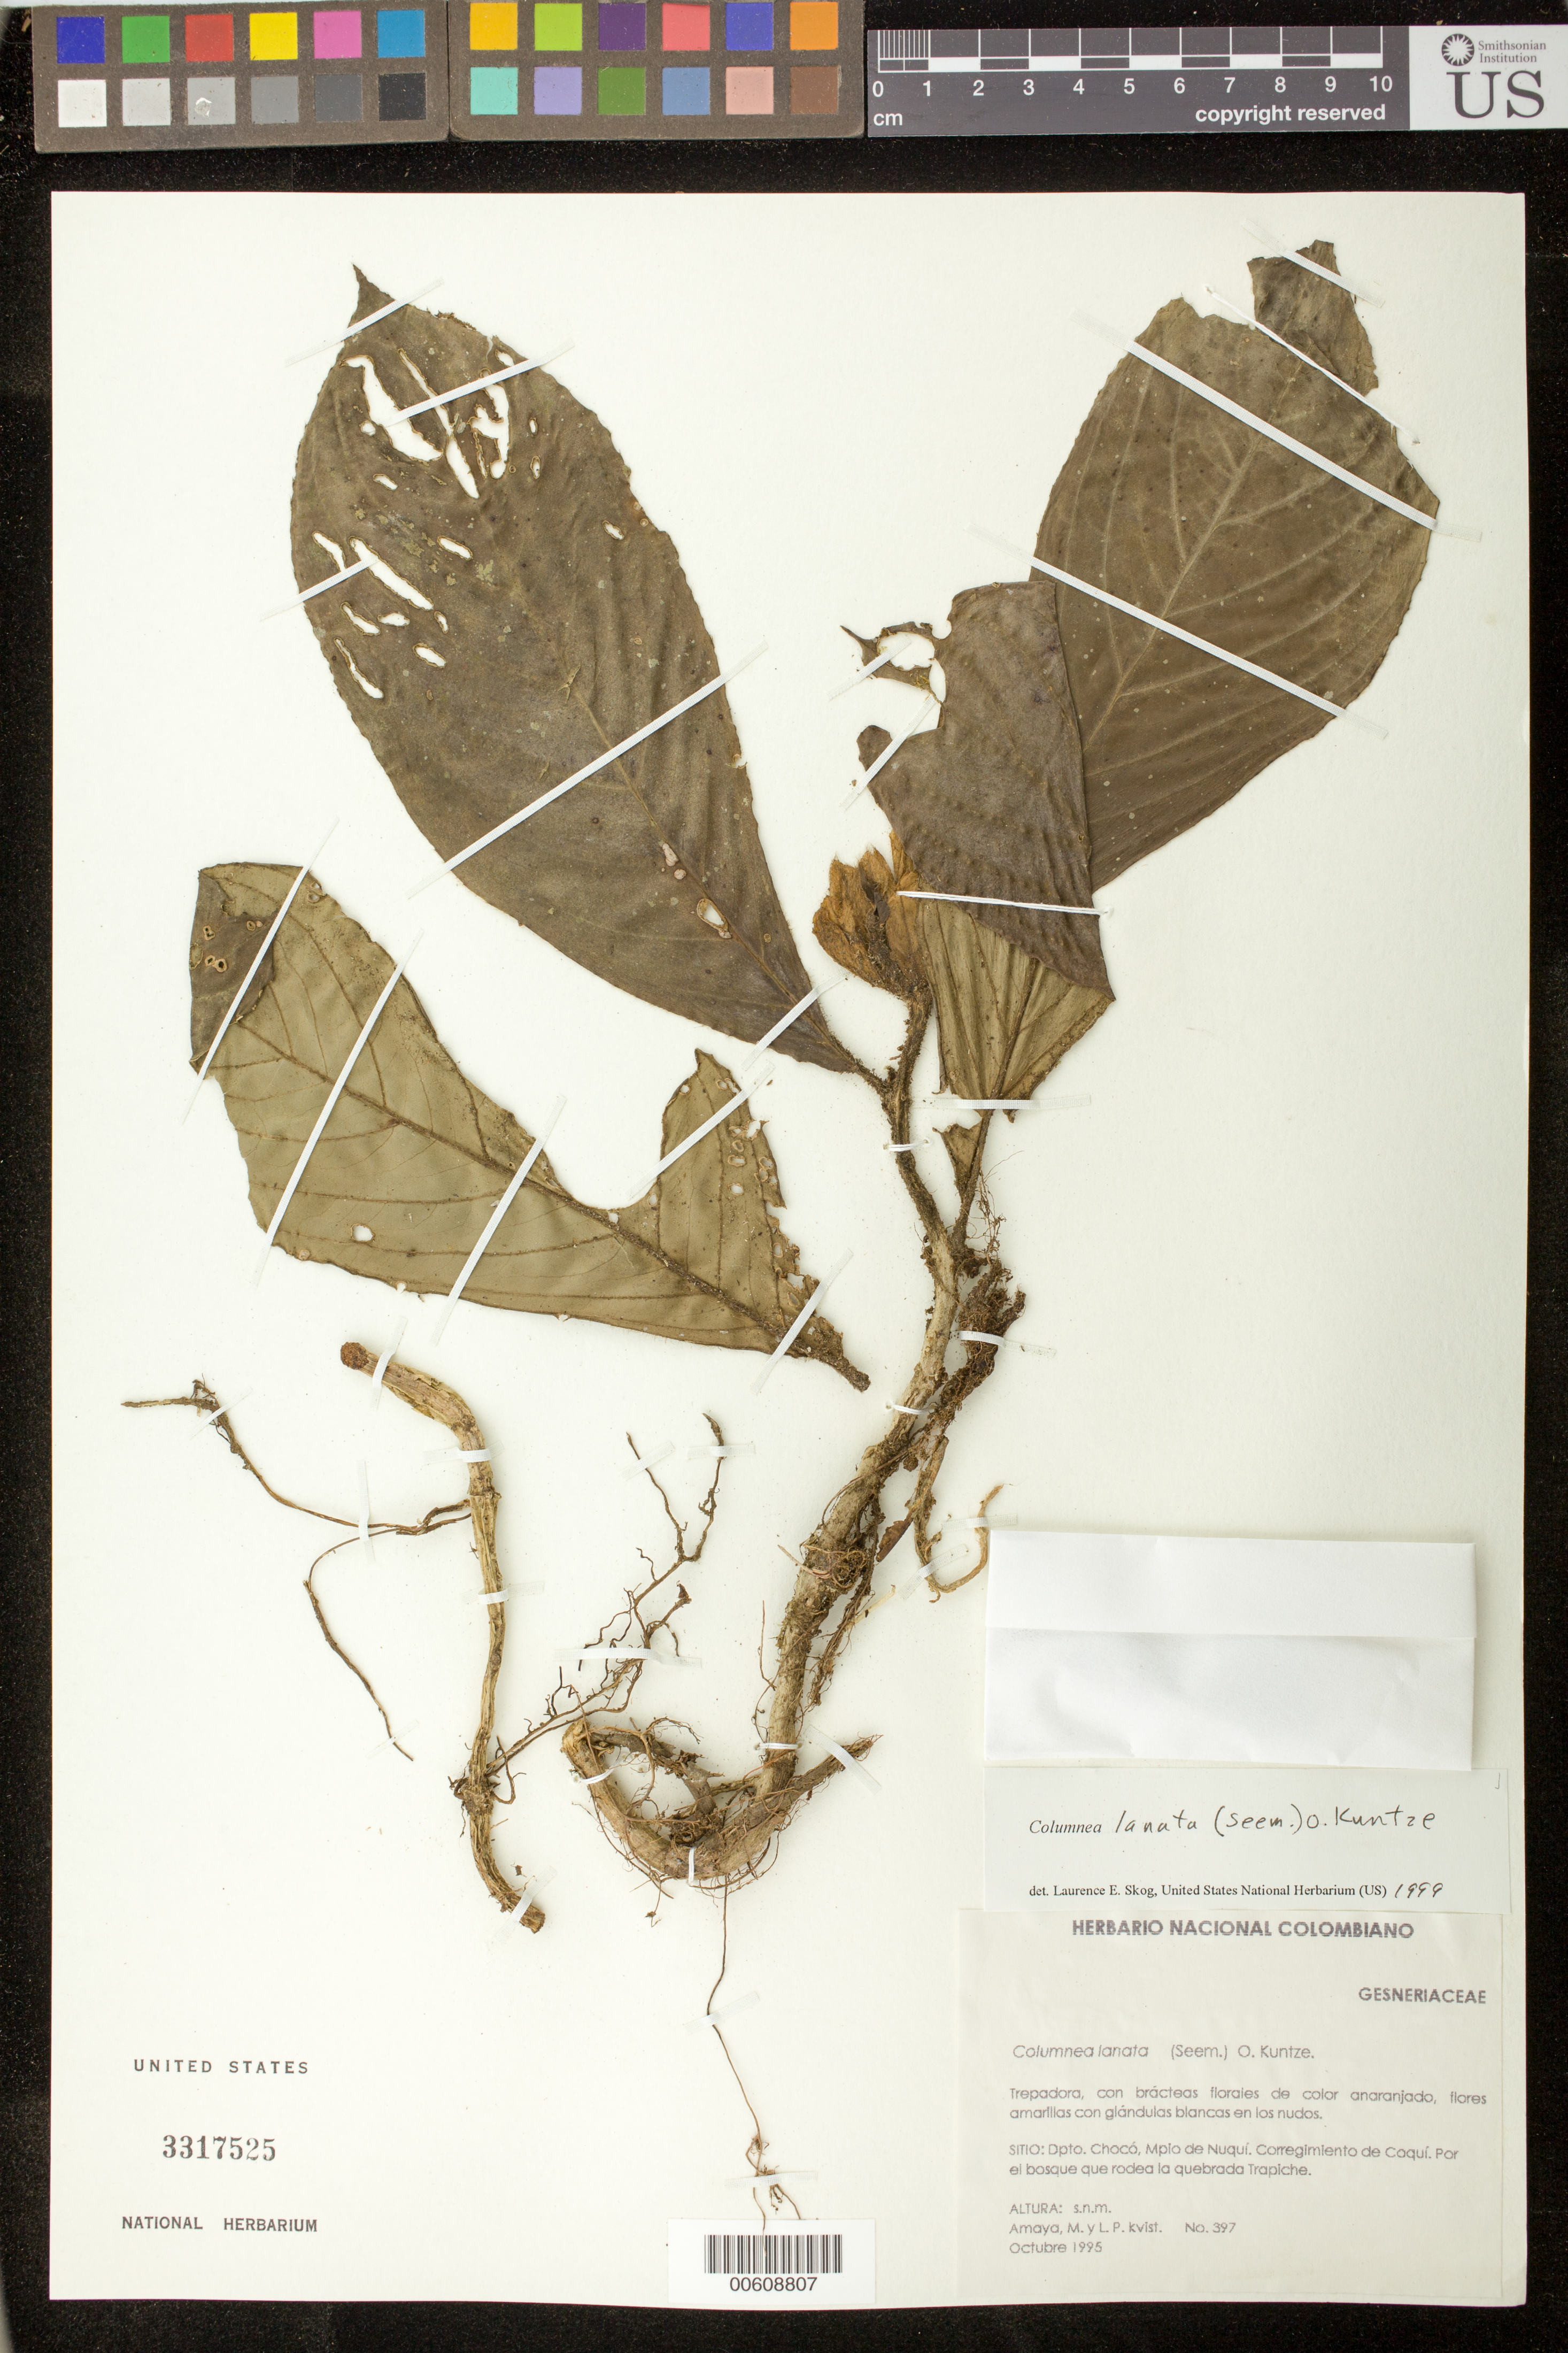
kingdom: Plantae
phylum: Tracheophyta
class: Magnoliopsida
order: Lamiales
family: Gesneriaceae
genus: Columnea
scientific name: Columnea lanata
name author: (Seem.) Kuntze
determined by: Skog, Laurence E.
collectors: M. Amaya & L. P. Kvist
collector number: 397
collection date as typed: Oct 1995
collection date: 1995-10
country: Colombia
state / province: Chocó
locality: Mpio. de Nuquí. Corregimiento de Coquí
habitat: Por el bosque que rodea la quebrada Trapiche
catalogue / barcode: US 3317525